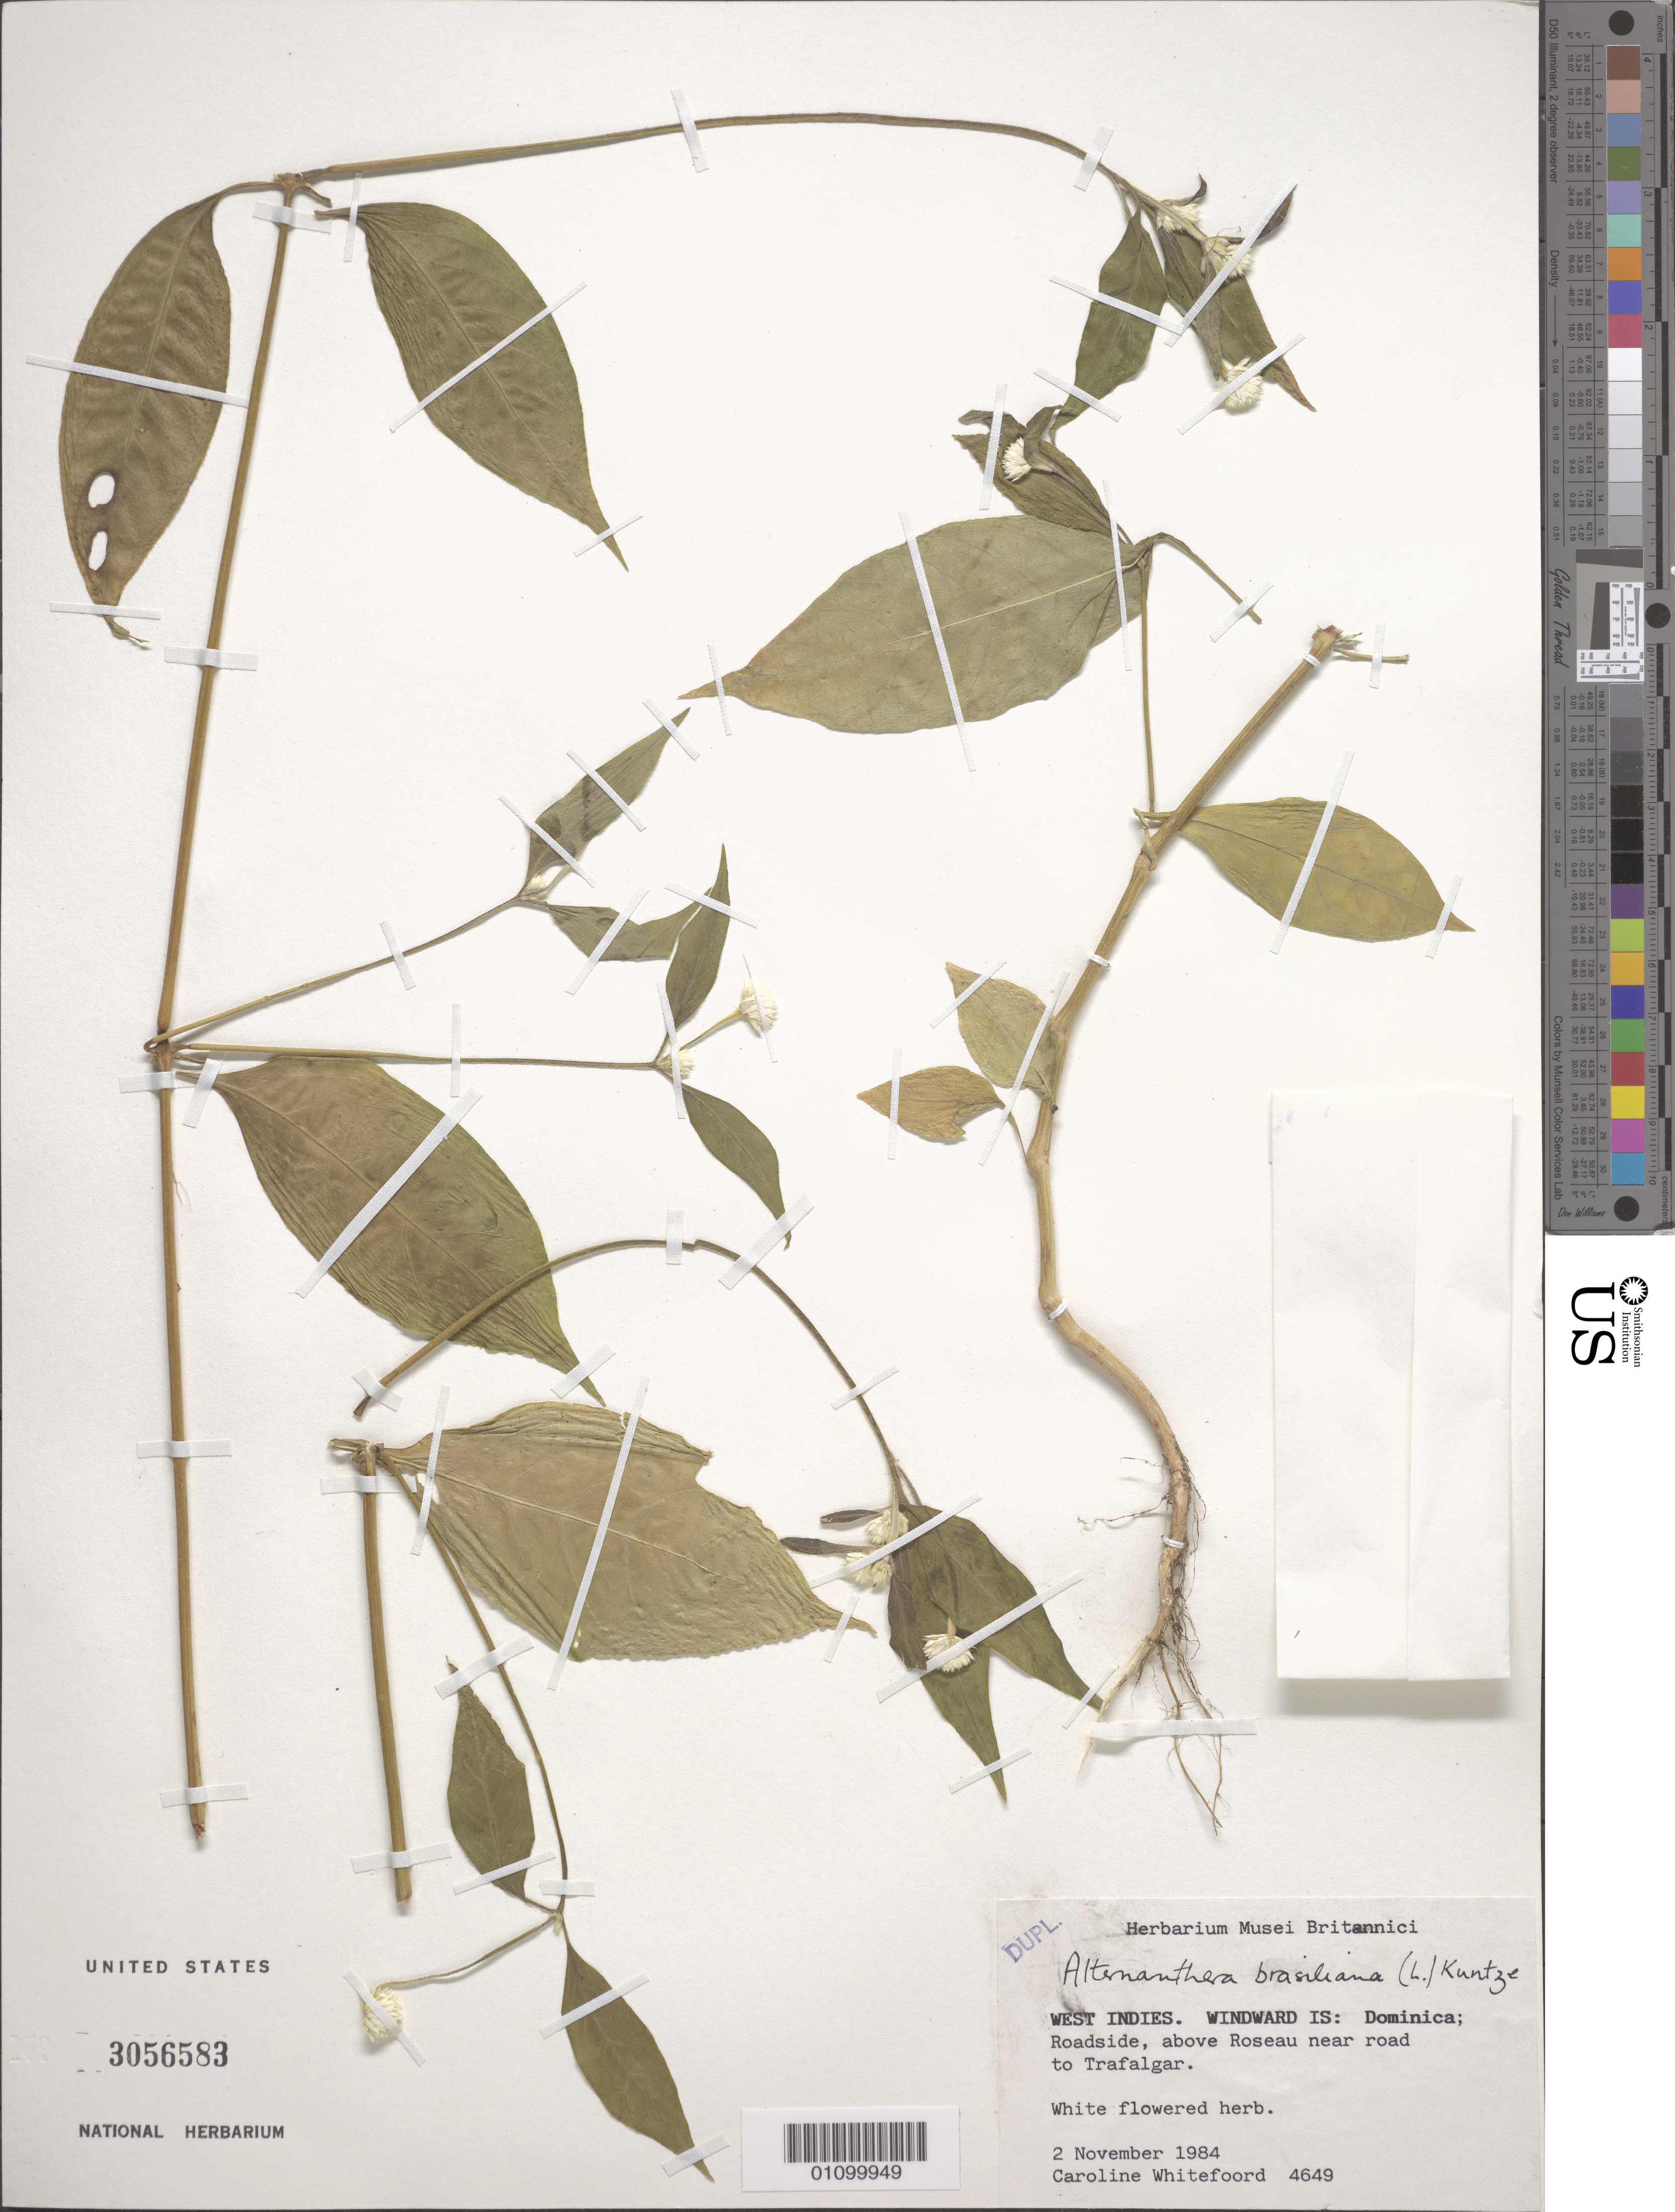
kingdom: Plantae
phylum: Tracheophyta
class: Magnoliopsida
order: Caryophyllales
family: Amaranthaceae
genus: Alternanthera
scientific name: Alternanthera brasiliana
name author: (L.) Kuntze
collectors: C. Whitefoord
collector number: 4649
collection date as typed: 02 Nov 1984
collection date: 1984-11-02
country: Dominica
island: Dominica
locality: Roadside, above Roseau near road to Trafalgar.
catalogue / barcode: US 3056583